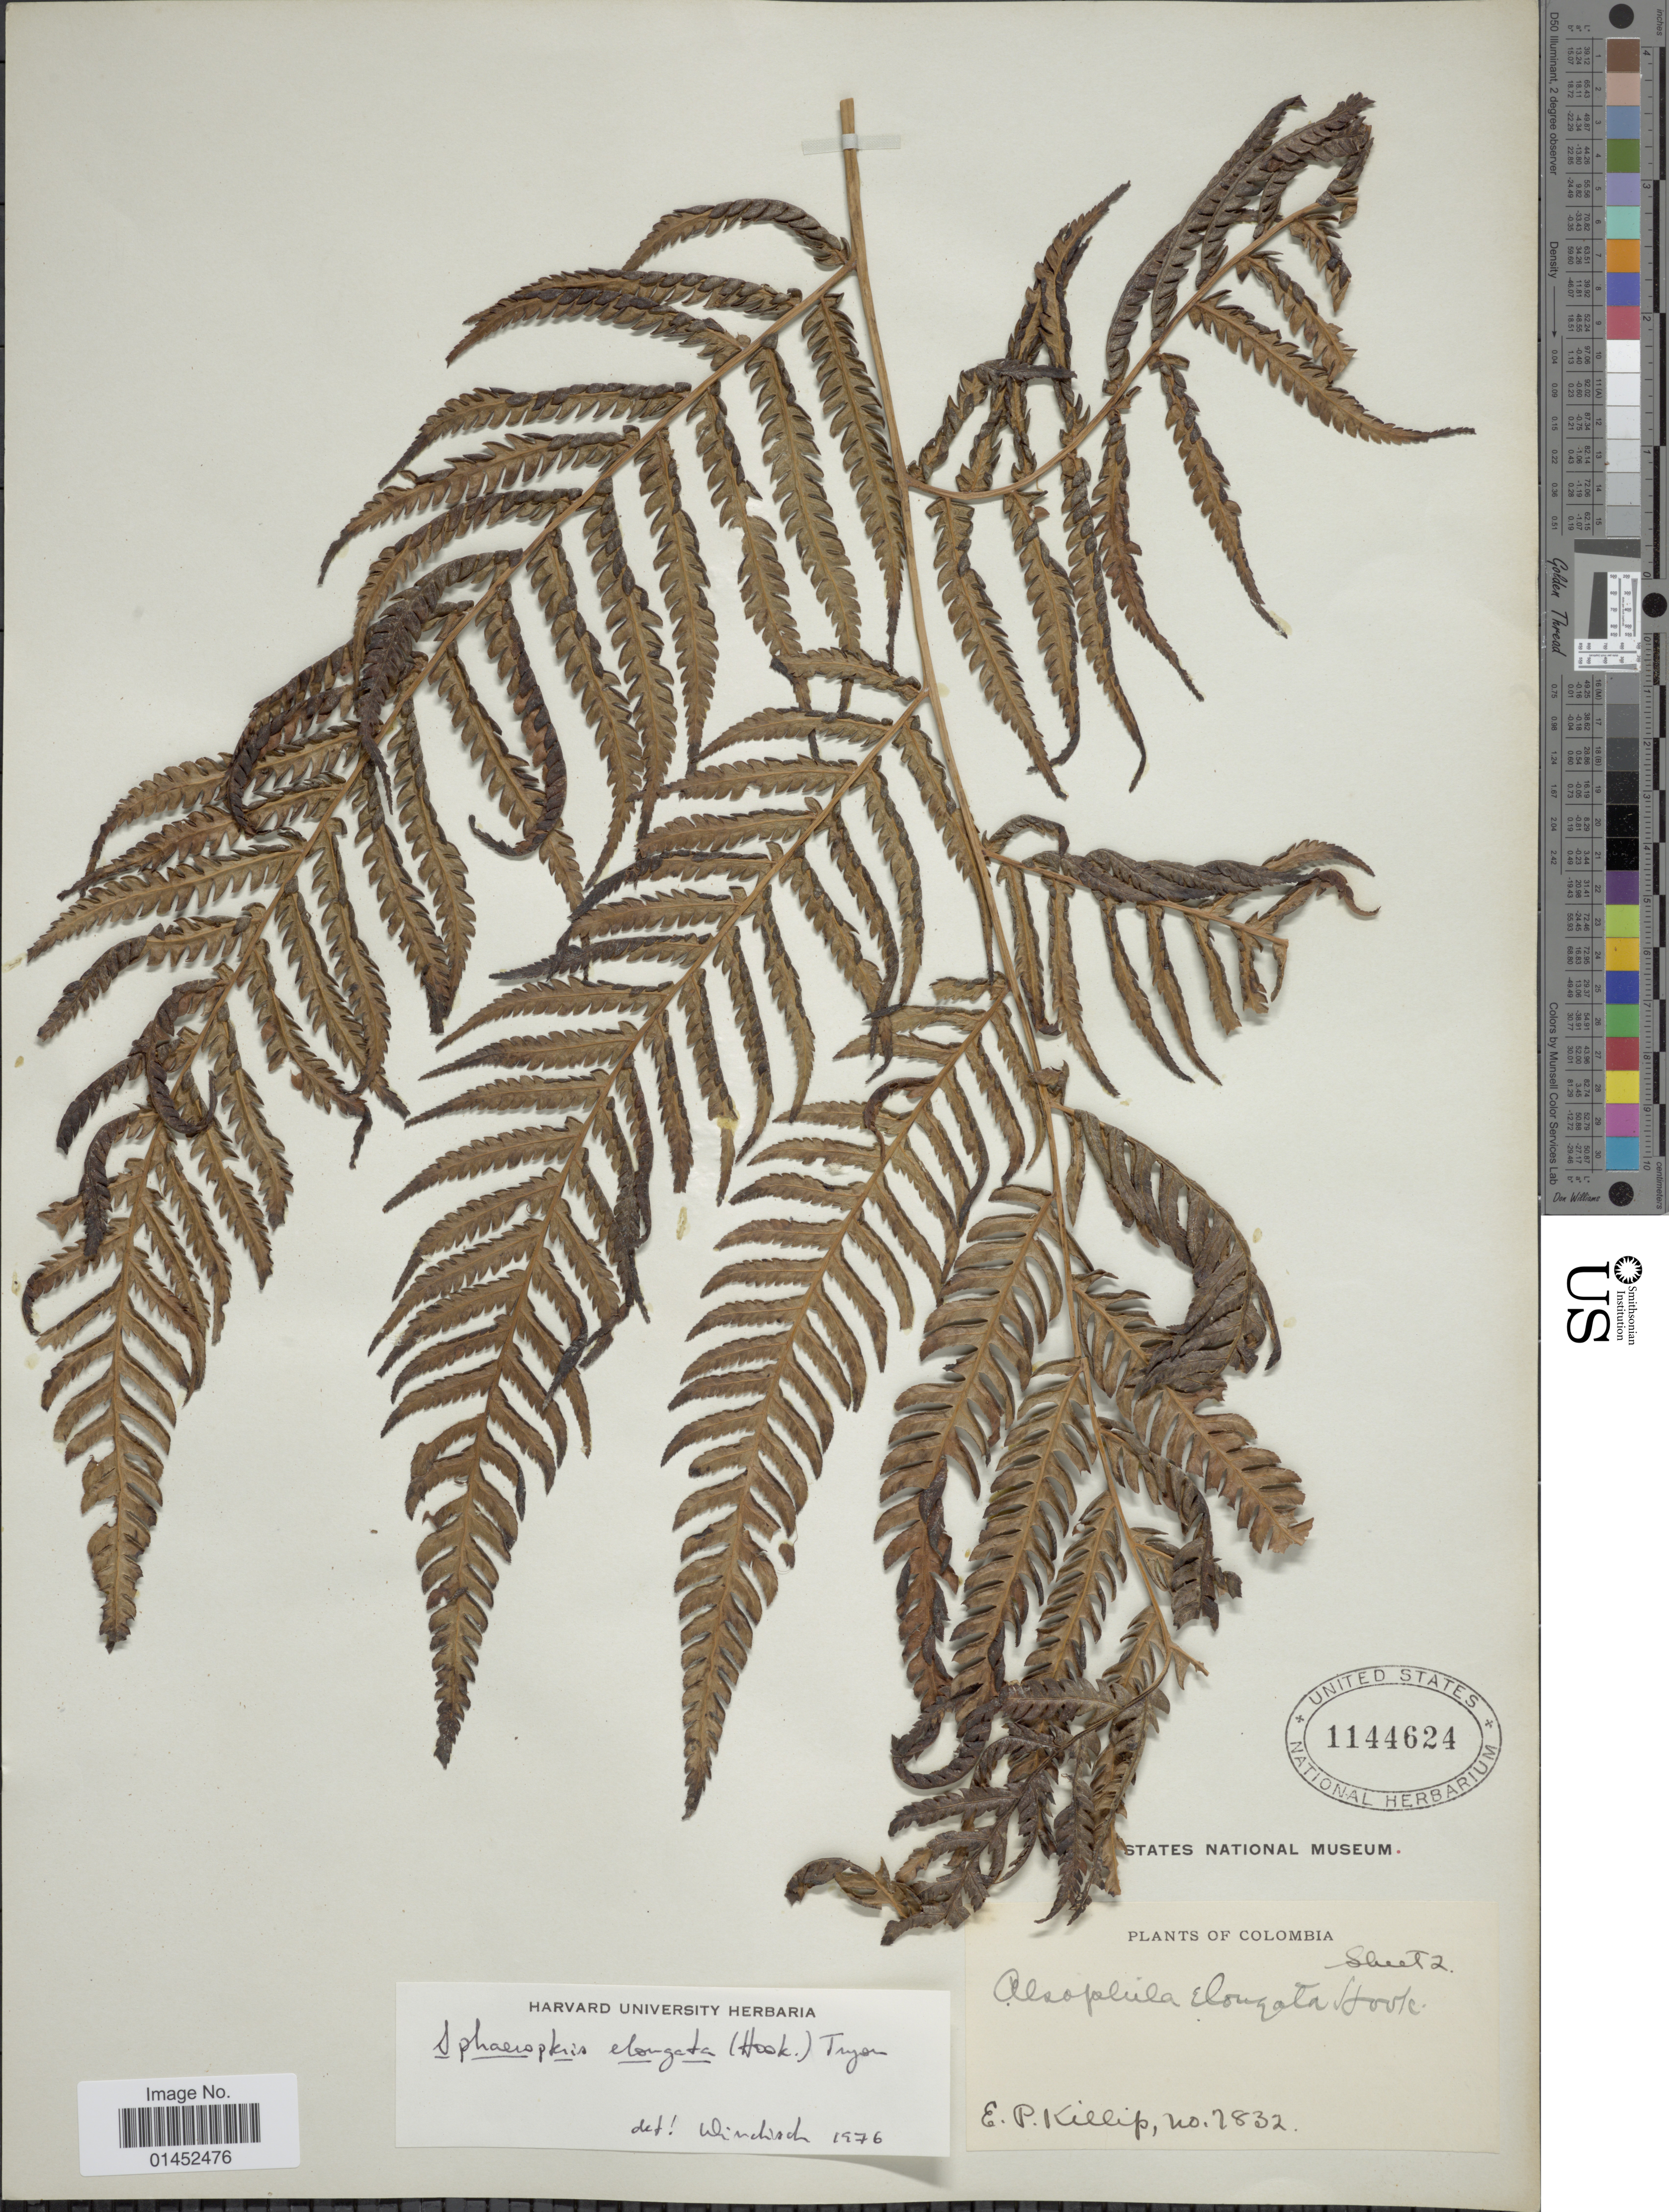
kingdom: Plantae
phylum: Tracheophyta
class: Polypodiopsida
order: Cyatheales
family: Cyatheaceae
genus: Cyathea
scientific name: Cyathea poeppigii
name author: (Hook.) Domin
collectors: E. P. Killip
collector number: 2832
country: Colombia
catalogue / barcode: US 1144624